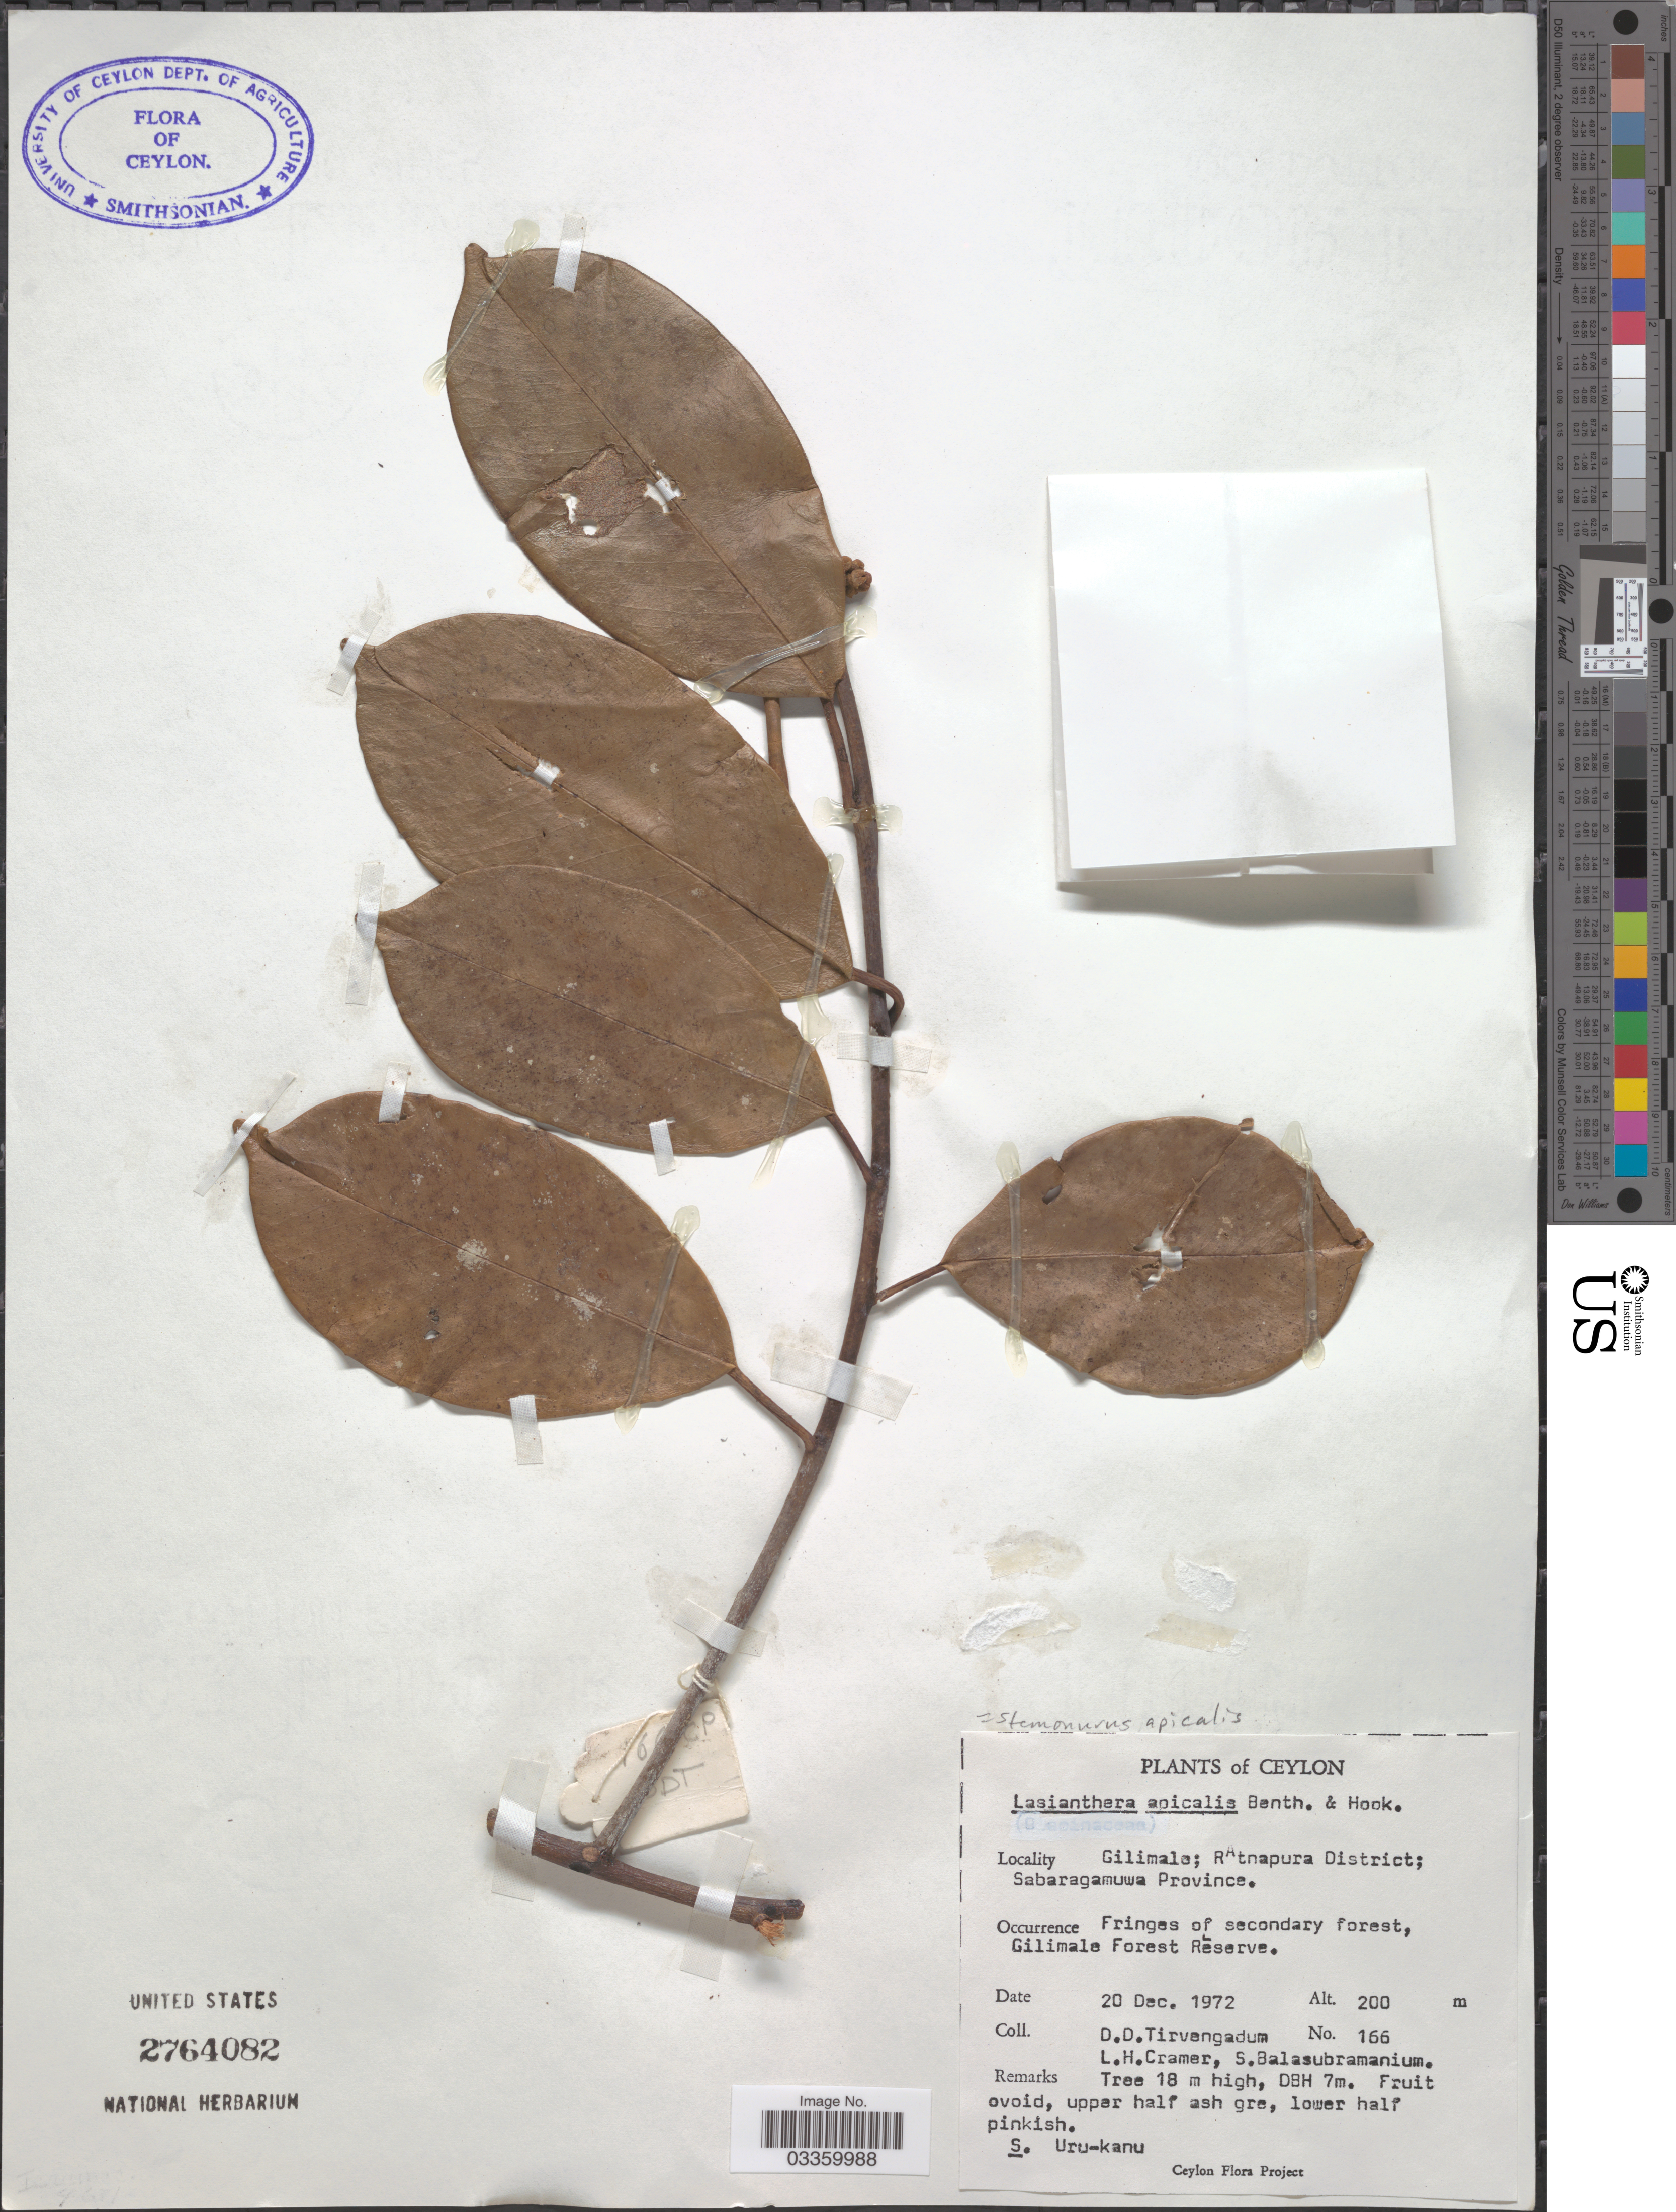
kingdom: Plantae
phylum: Tracheophyta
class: Magnoliopsida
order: Cardiopteridales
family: Stemonuraceae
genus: Stemonurus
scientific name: Stemonurus apicalis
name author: (Thwaites) Miers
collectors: D. Tirvengadum, L. H. Cramer & S. Balasubramanium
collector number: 166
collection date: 1972-12-20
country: Sri Lanka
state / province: Sabaragamuwa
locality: Ceylon. Gilimale; Ratnapura District. Fringes of secondary forest, Gilimale Forest Reserve.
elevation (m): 200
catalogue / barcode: US 2764082